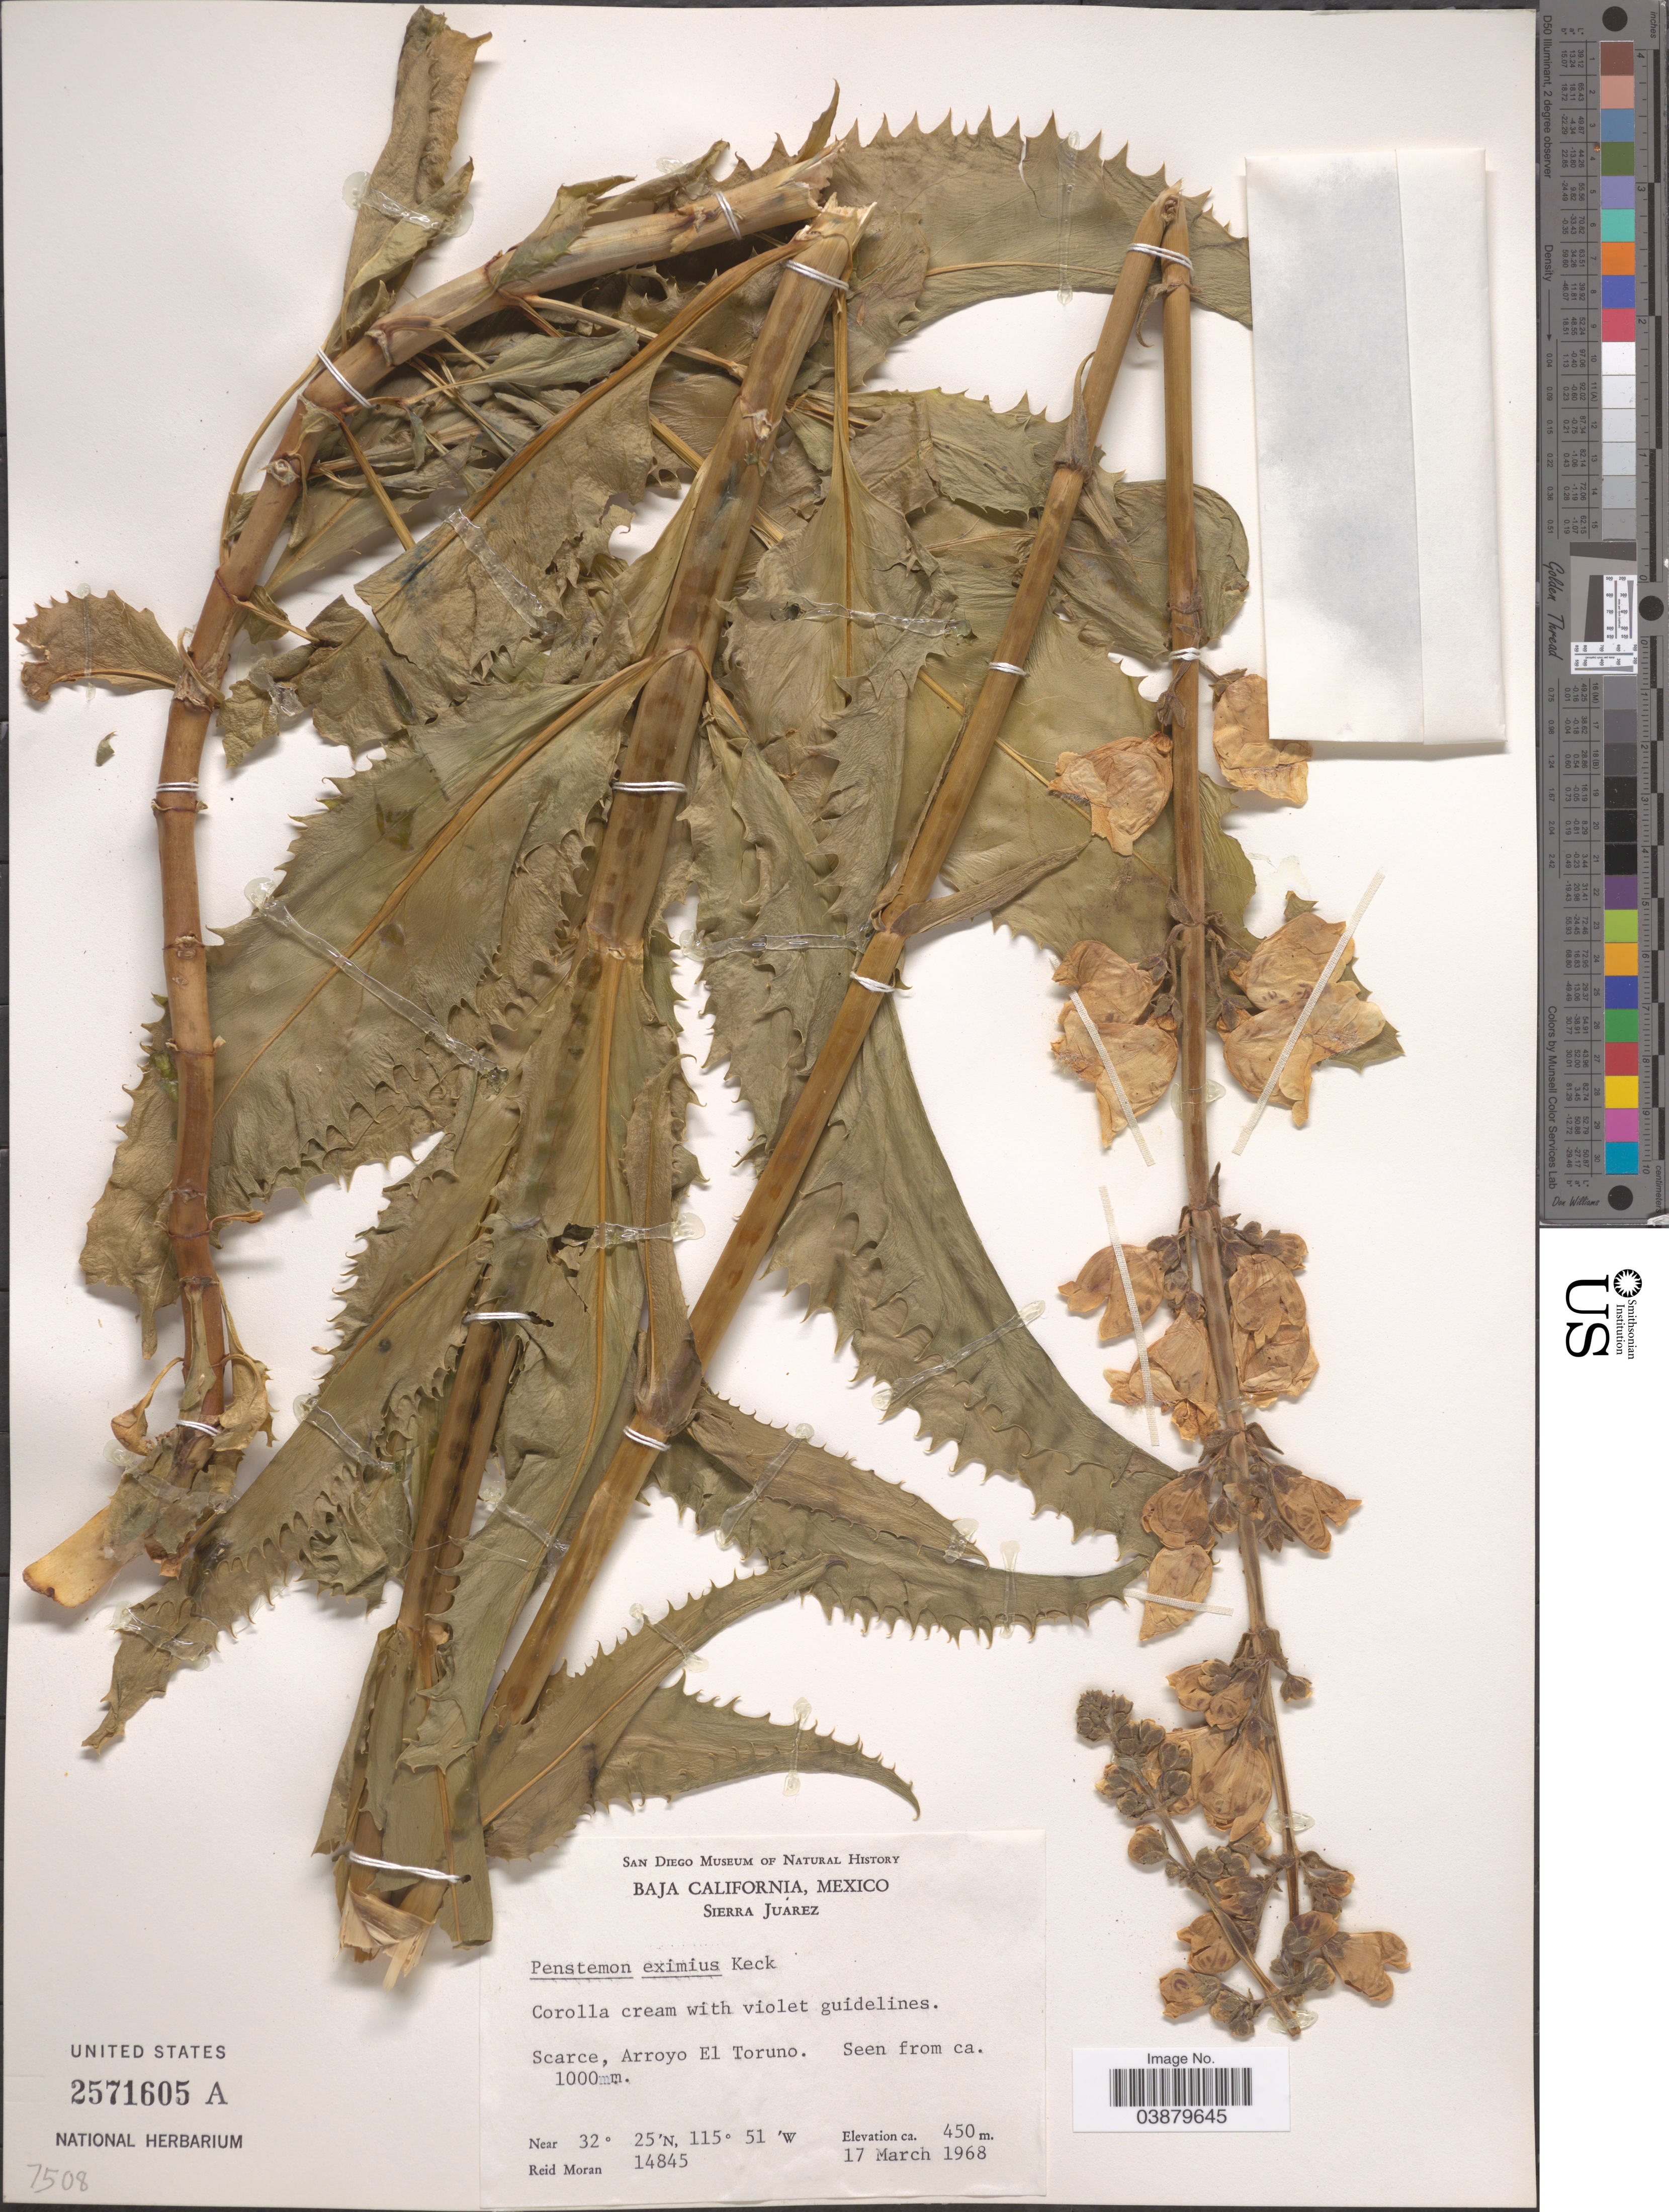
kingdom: Plantae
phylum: Tracheophyta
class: Magnoliopsida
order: Lamiales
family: Plantaginaceae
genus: Penstemon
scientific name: Penstemon eximius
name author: D.D. Keck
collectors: R. Moran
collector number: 14845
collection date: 1968-03-17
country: Mexico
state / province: Baja California Norte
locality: Sierra Juárez. Scarce, Arroyo El Toruno.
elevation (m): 450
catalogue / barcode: US 2571605A